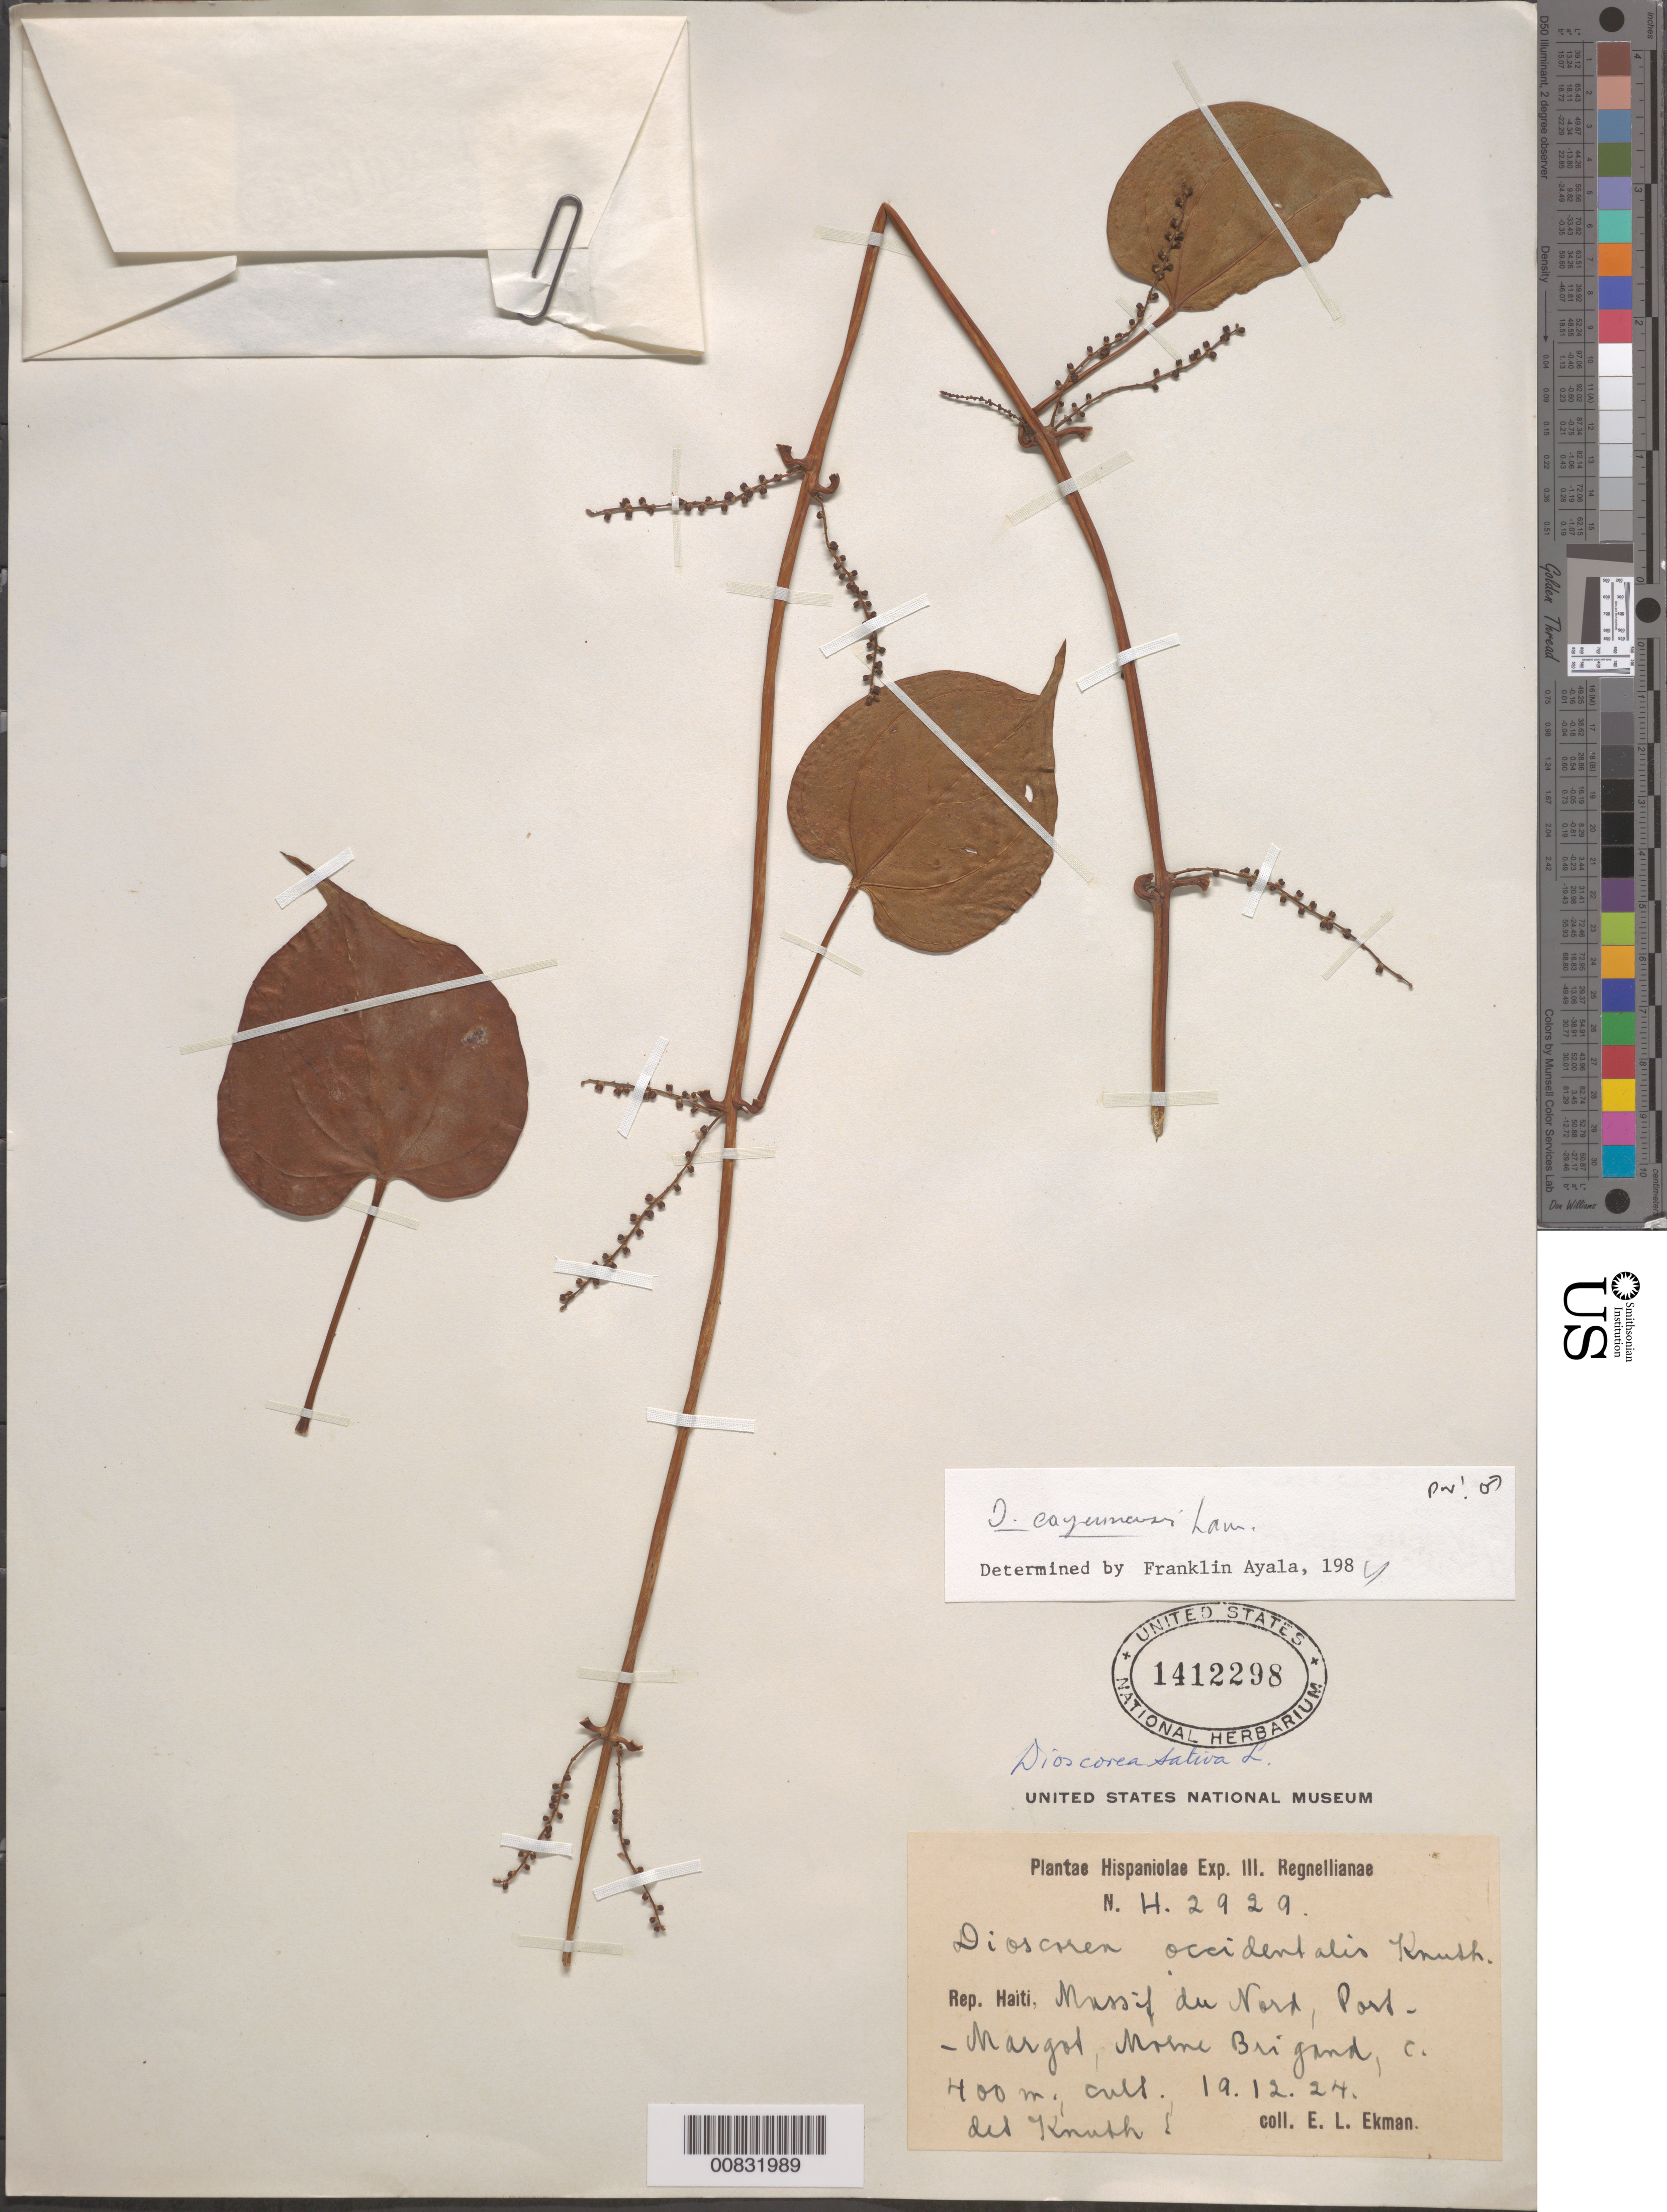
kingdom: Plantae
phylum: Tracheophyta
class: Liliopsida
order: Dioscoreales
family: Dioscoreaceae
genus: Dioscorea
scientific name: Dioscorea cayenensis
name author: Lam.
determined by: Ayala F., Franklin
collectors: E. L. Ekman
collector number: H 2929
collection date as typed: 19 Dec 1924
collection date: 1924-12-19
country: Haiti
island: Hispaniola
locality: Massif du Nord, Port-Margot, Morne Brigand.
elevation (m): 400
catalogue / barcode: US 1412298